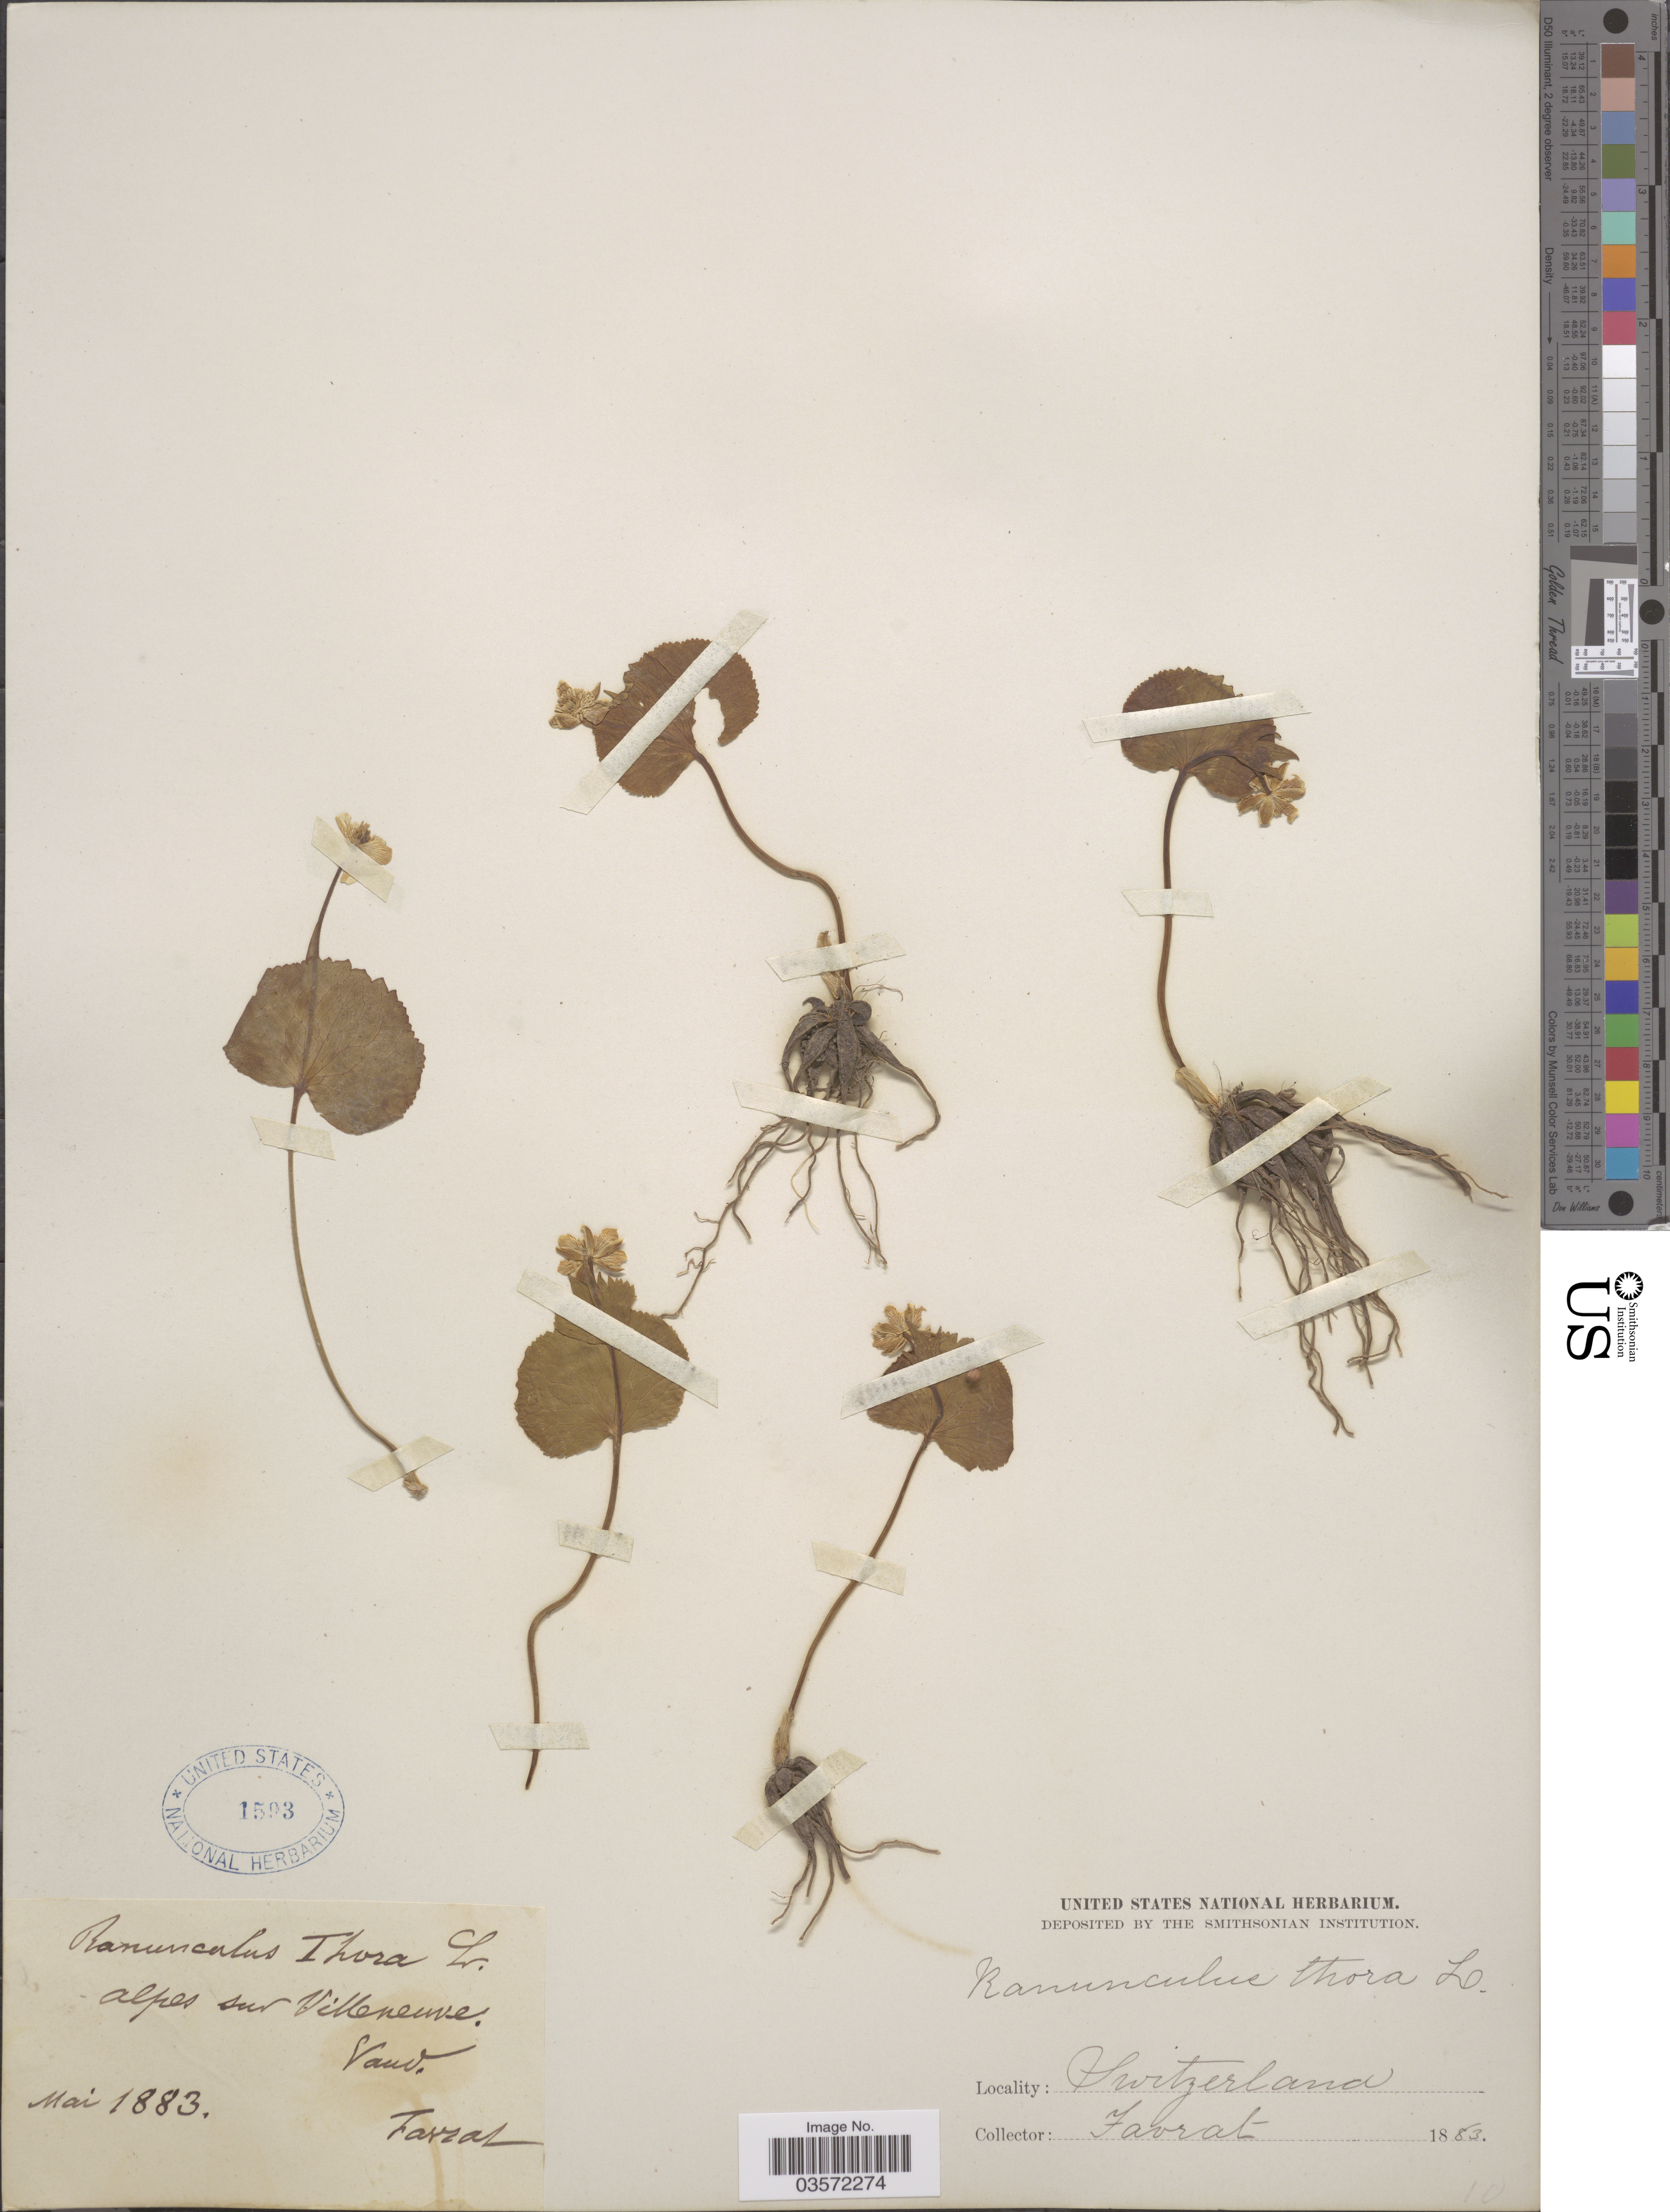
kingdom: Plantae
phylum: Tracheophyta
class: Magnoliopsida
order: Ranunculales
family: Ranunculaceae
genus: Ranunculus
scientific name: Ranunculus thora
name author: L.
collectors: L. Favrat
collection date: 1883-05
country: Switzerland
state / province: Vaud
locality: Alpes sur Villeneuve.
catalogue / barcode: US 1593